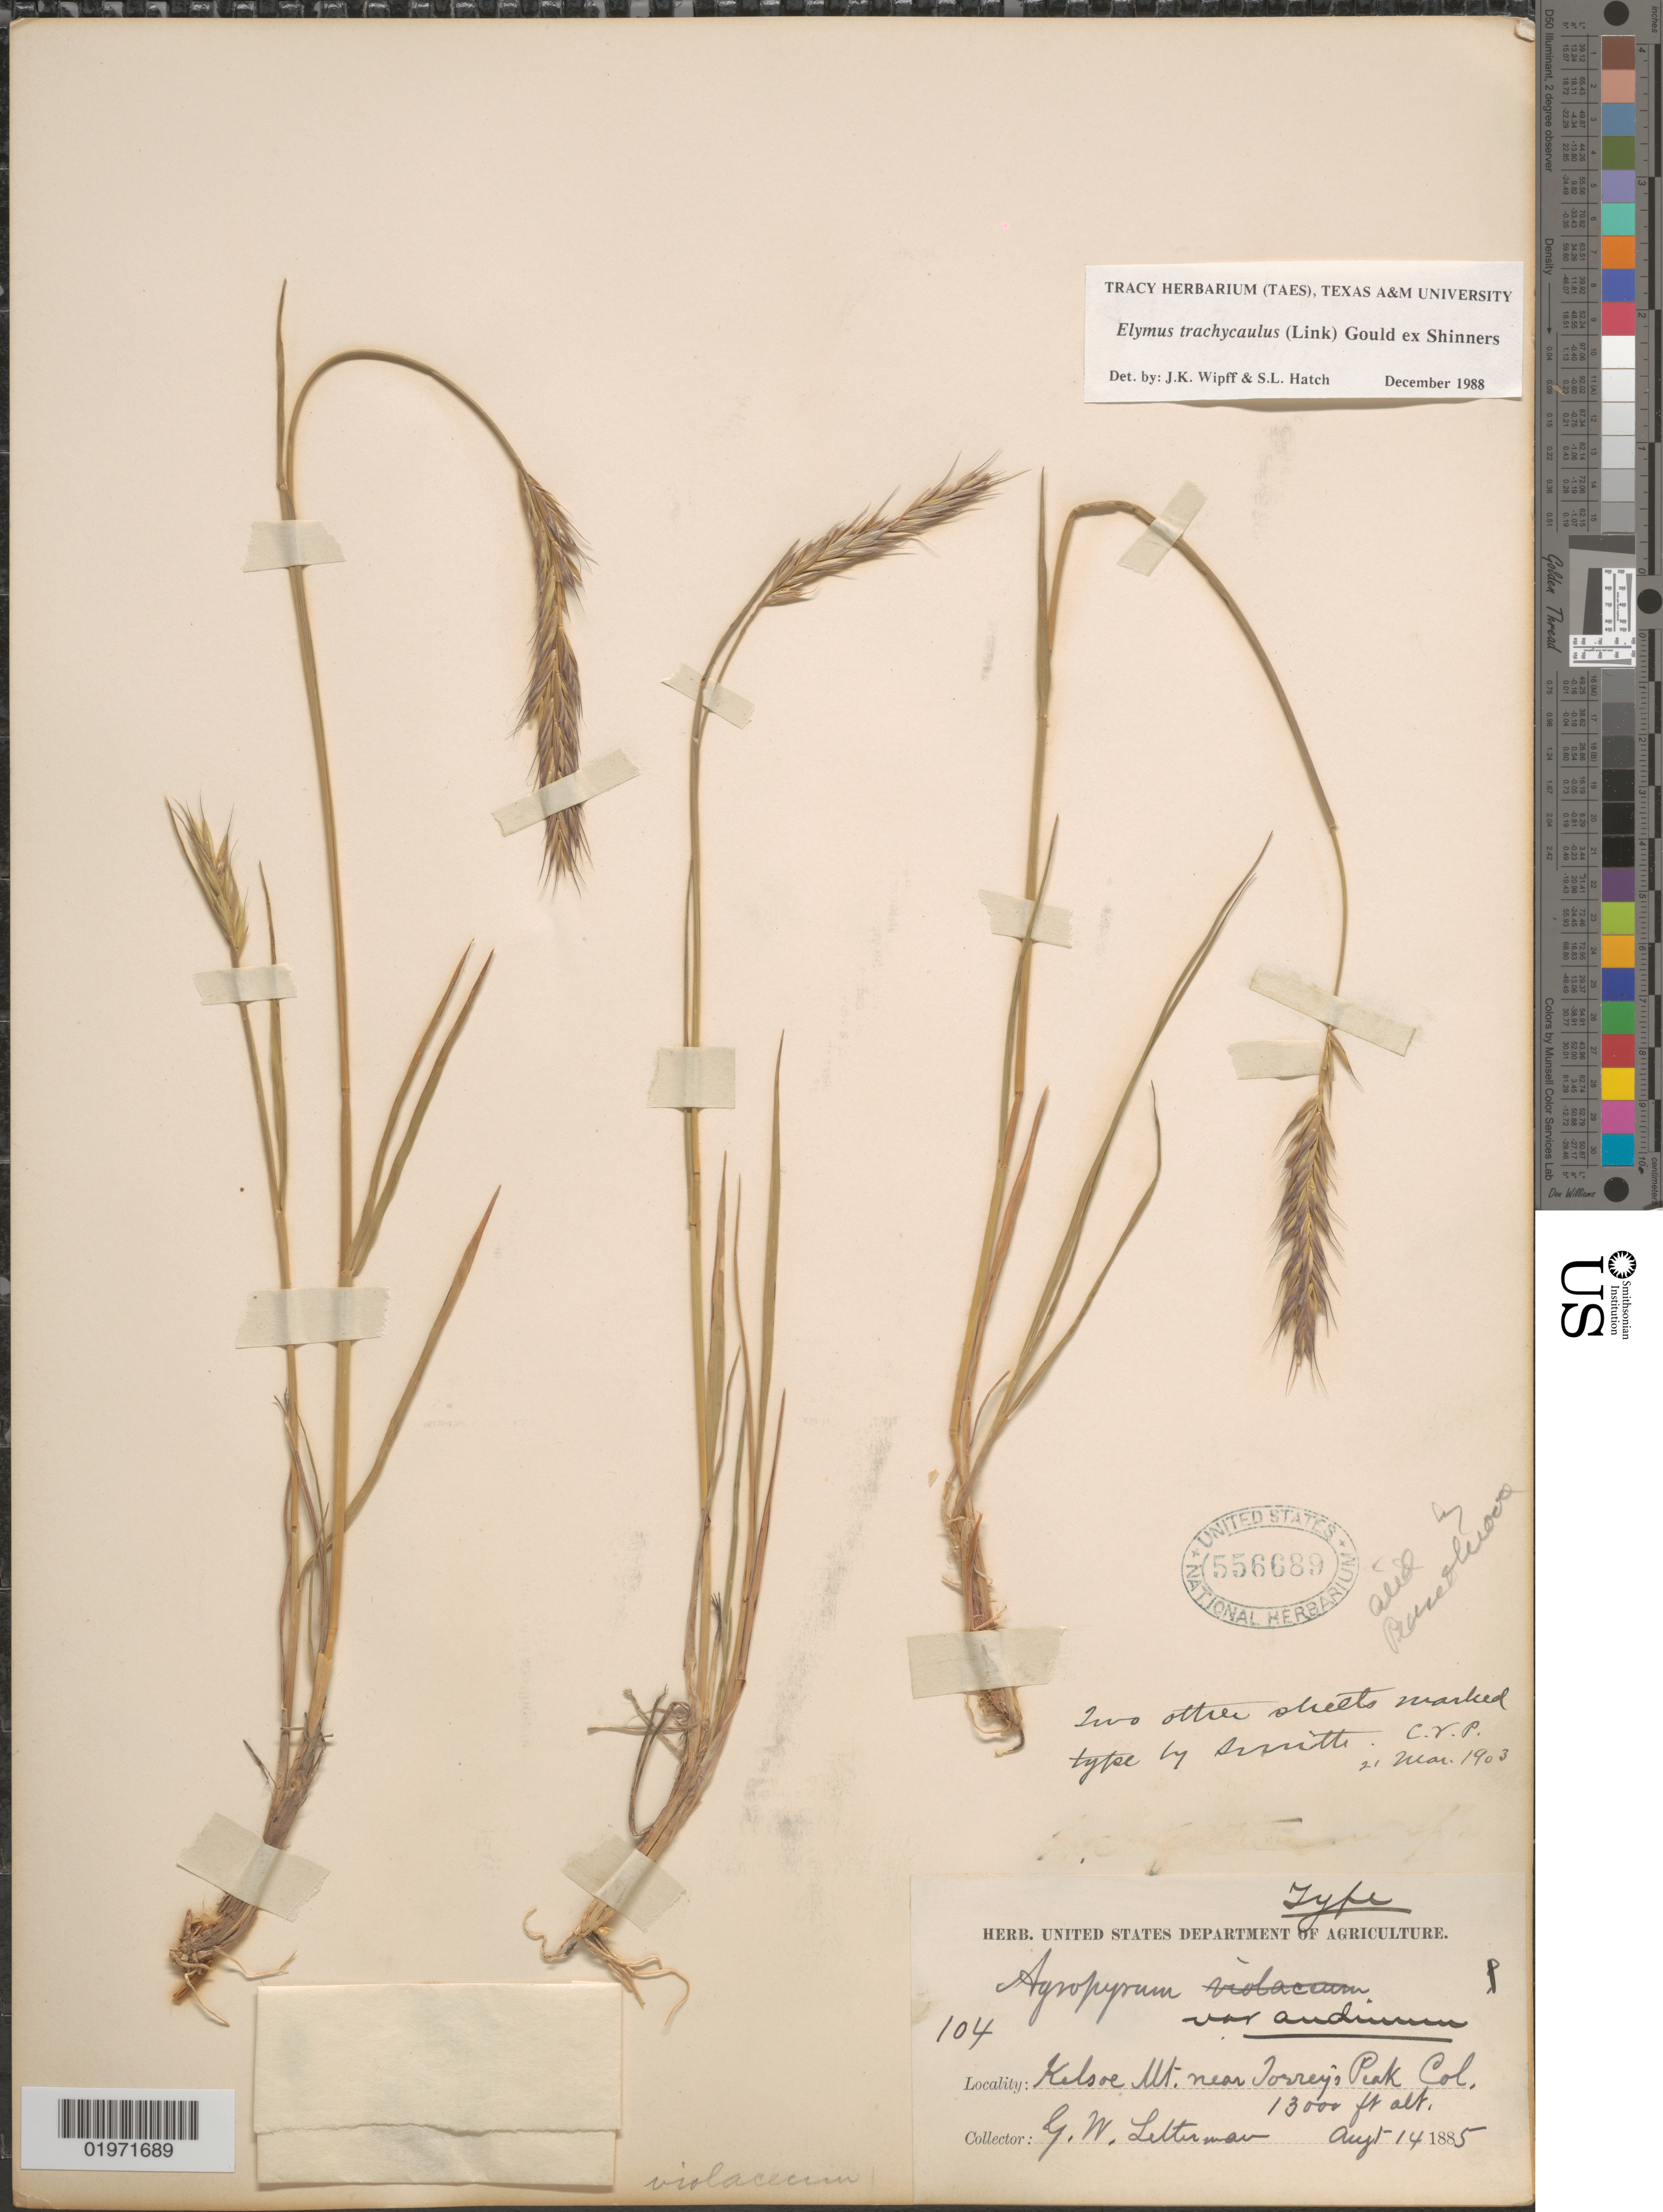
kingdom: Plantae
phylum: Tracheophyta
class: Liliopsida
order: Poales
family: Poaceae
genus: Elymus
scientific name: Elymus trachycaulus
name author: (Link) Gould ex Shinners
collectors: G. W. Letterman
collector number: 104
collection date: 1885-08-14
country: United States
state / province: Colorado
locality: Kelsoe Mt. near Torrey's Peak.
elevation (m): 3962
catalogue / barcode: US 556689